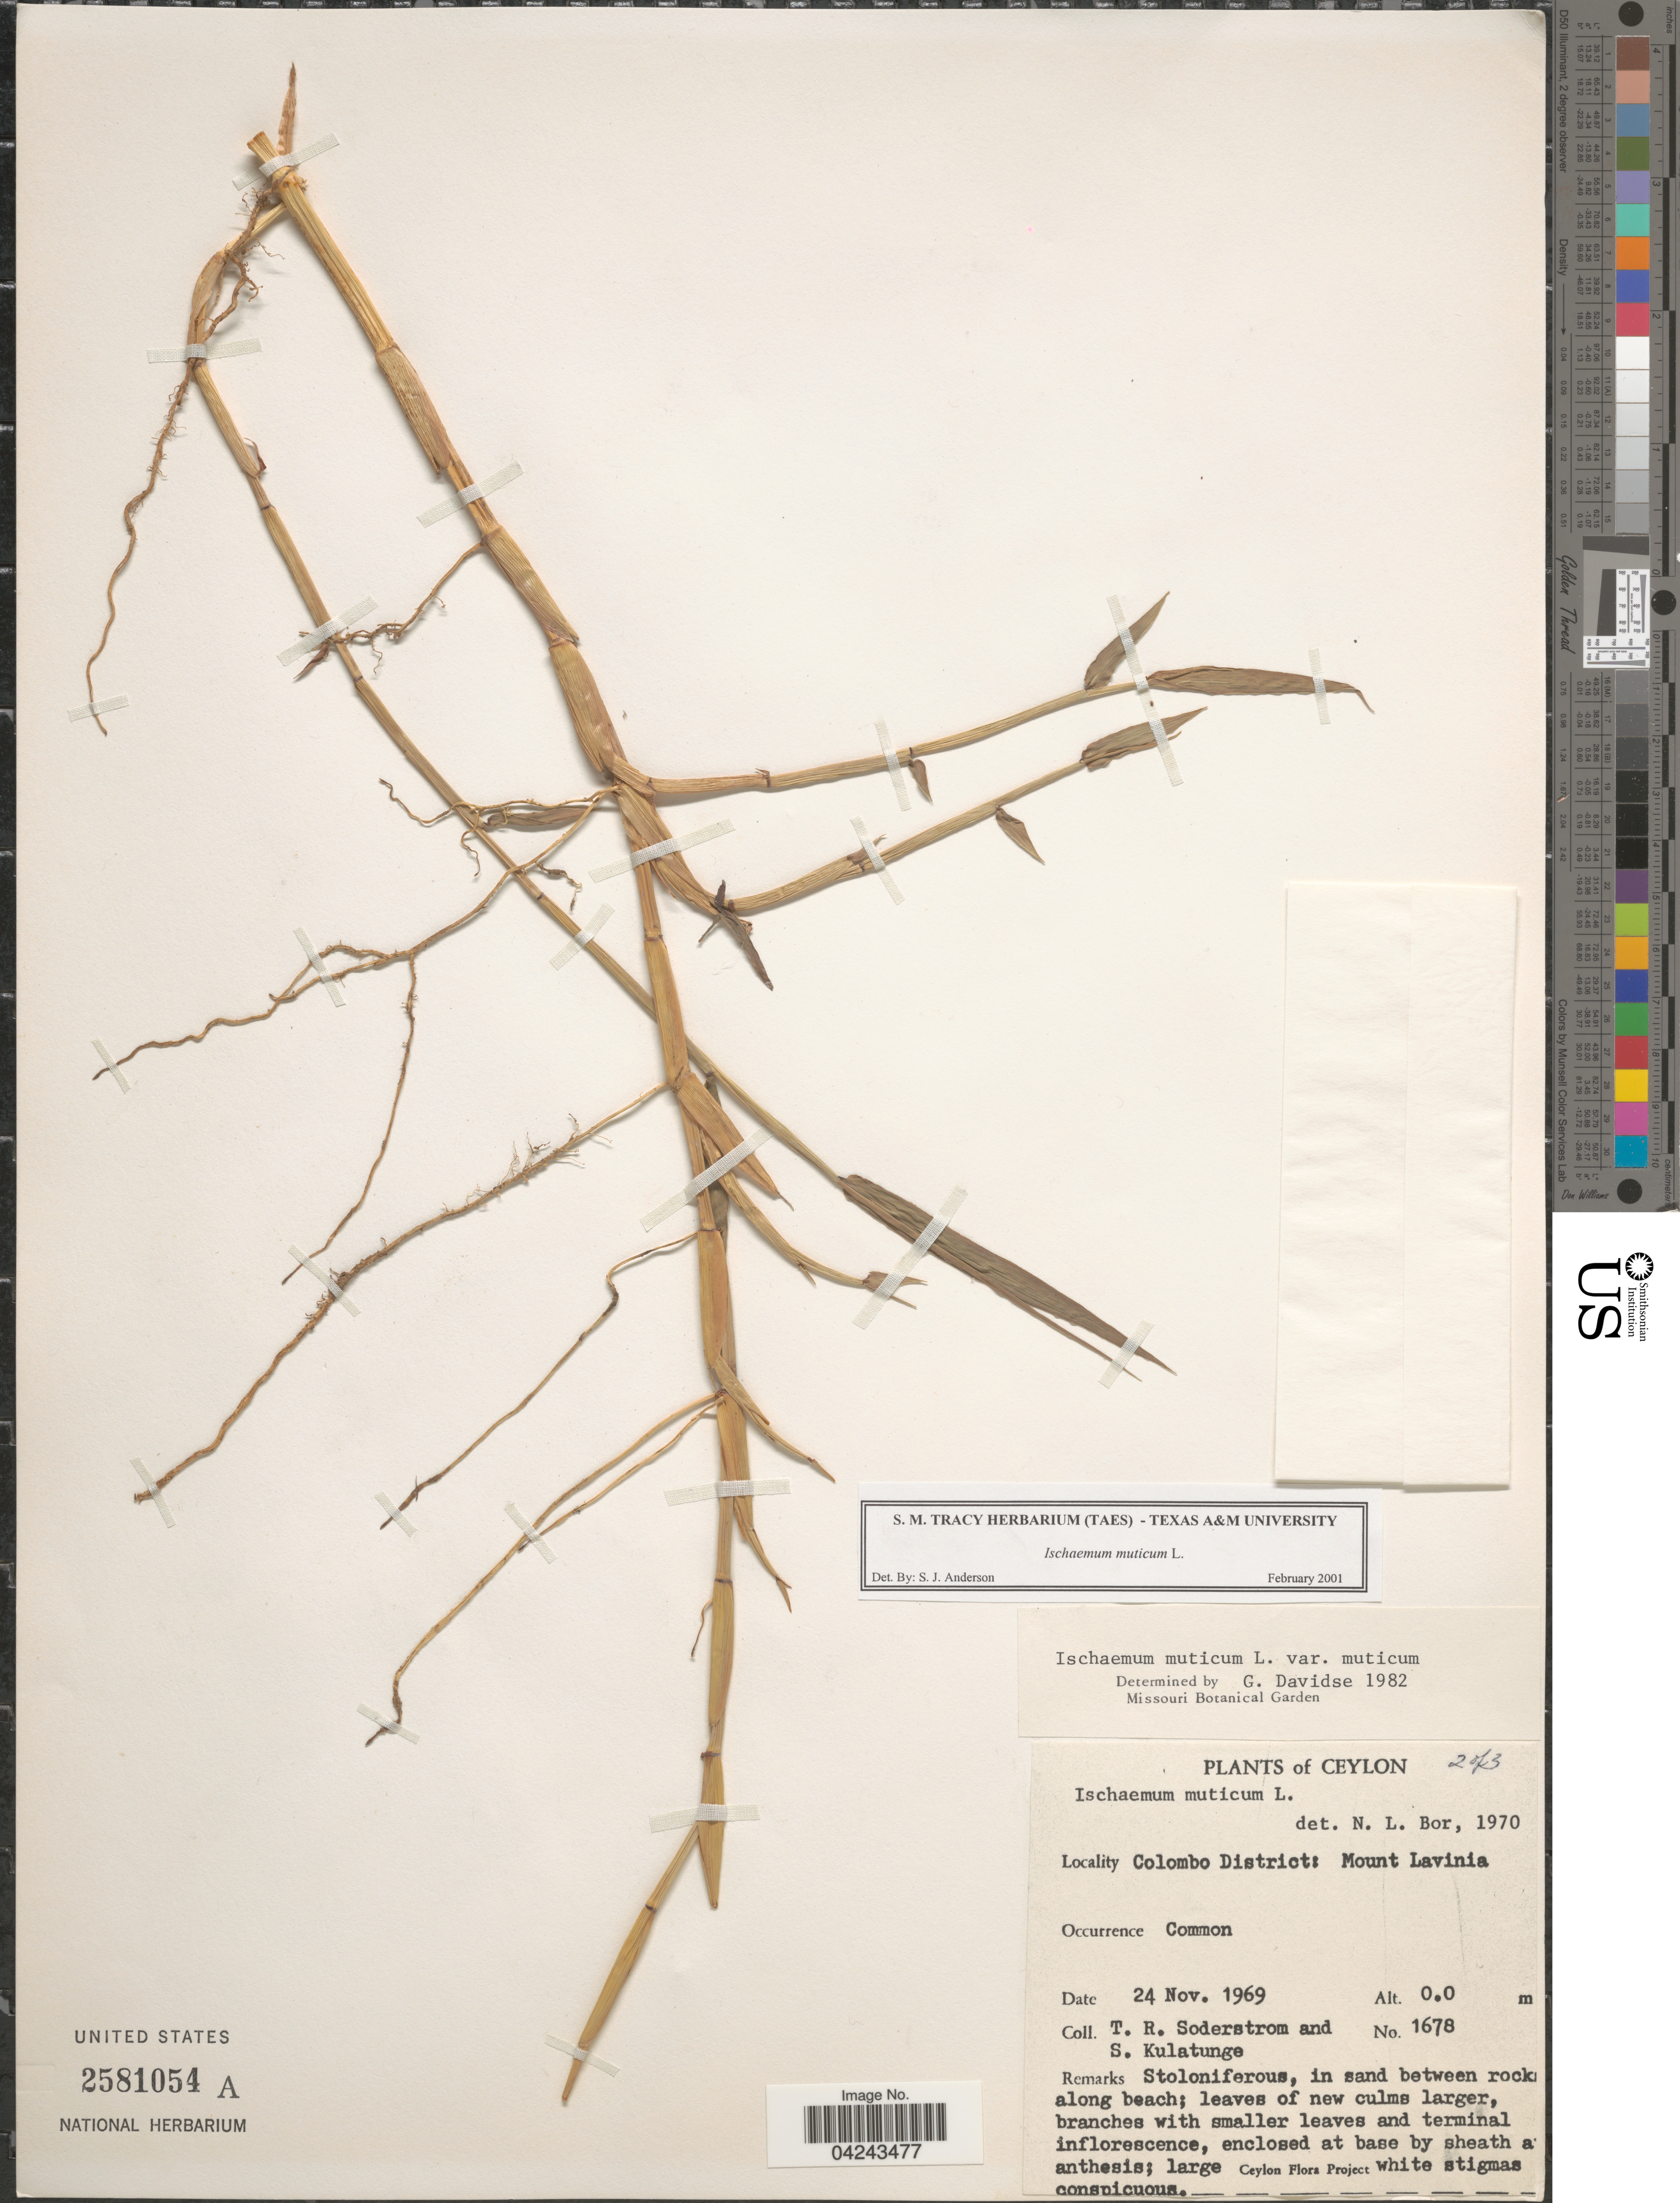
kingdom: Plantae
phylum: Tracheophyta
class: Liliopsida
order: Poales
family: Poaceae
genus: Ischaemum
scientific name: Ischaemum muticum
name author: L.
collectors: T. R. Soderstrom & S. Kulatunge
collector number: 1678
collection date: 1969-11-24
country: Sri Lanka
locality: Ceylon. Colombo District: Mount Lavinia. Common.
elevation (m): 0.1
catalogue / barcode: US 2581054A